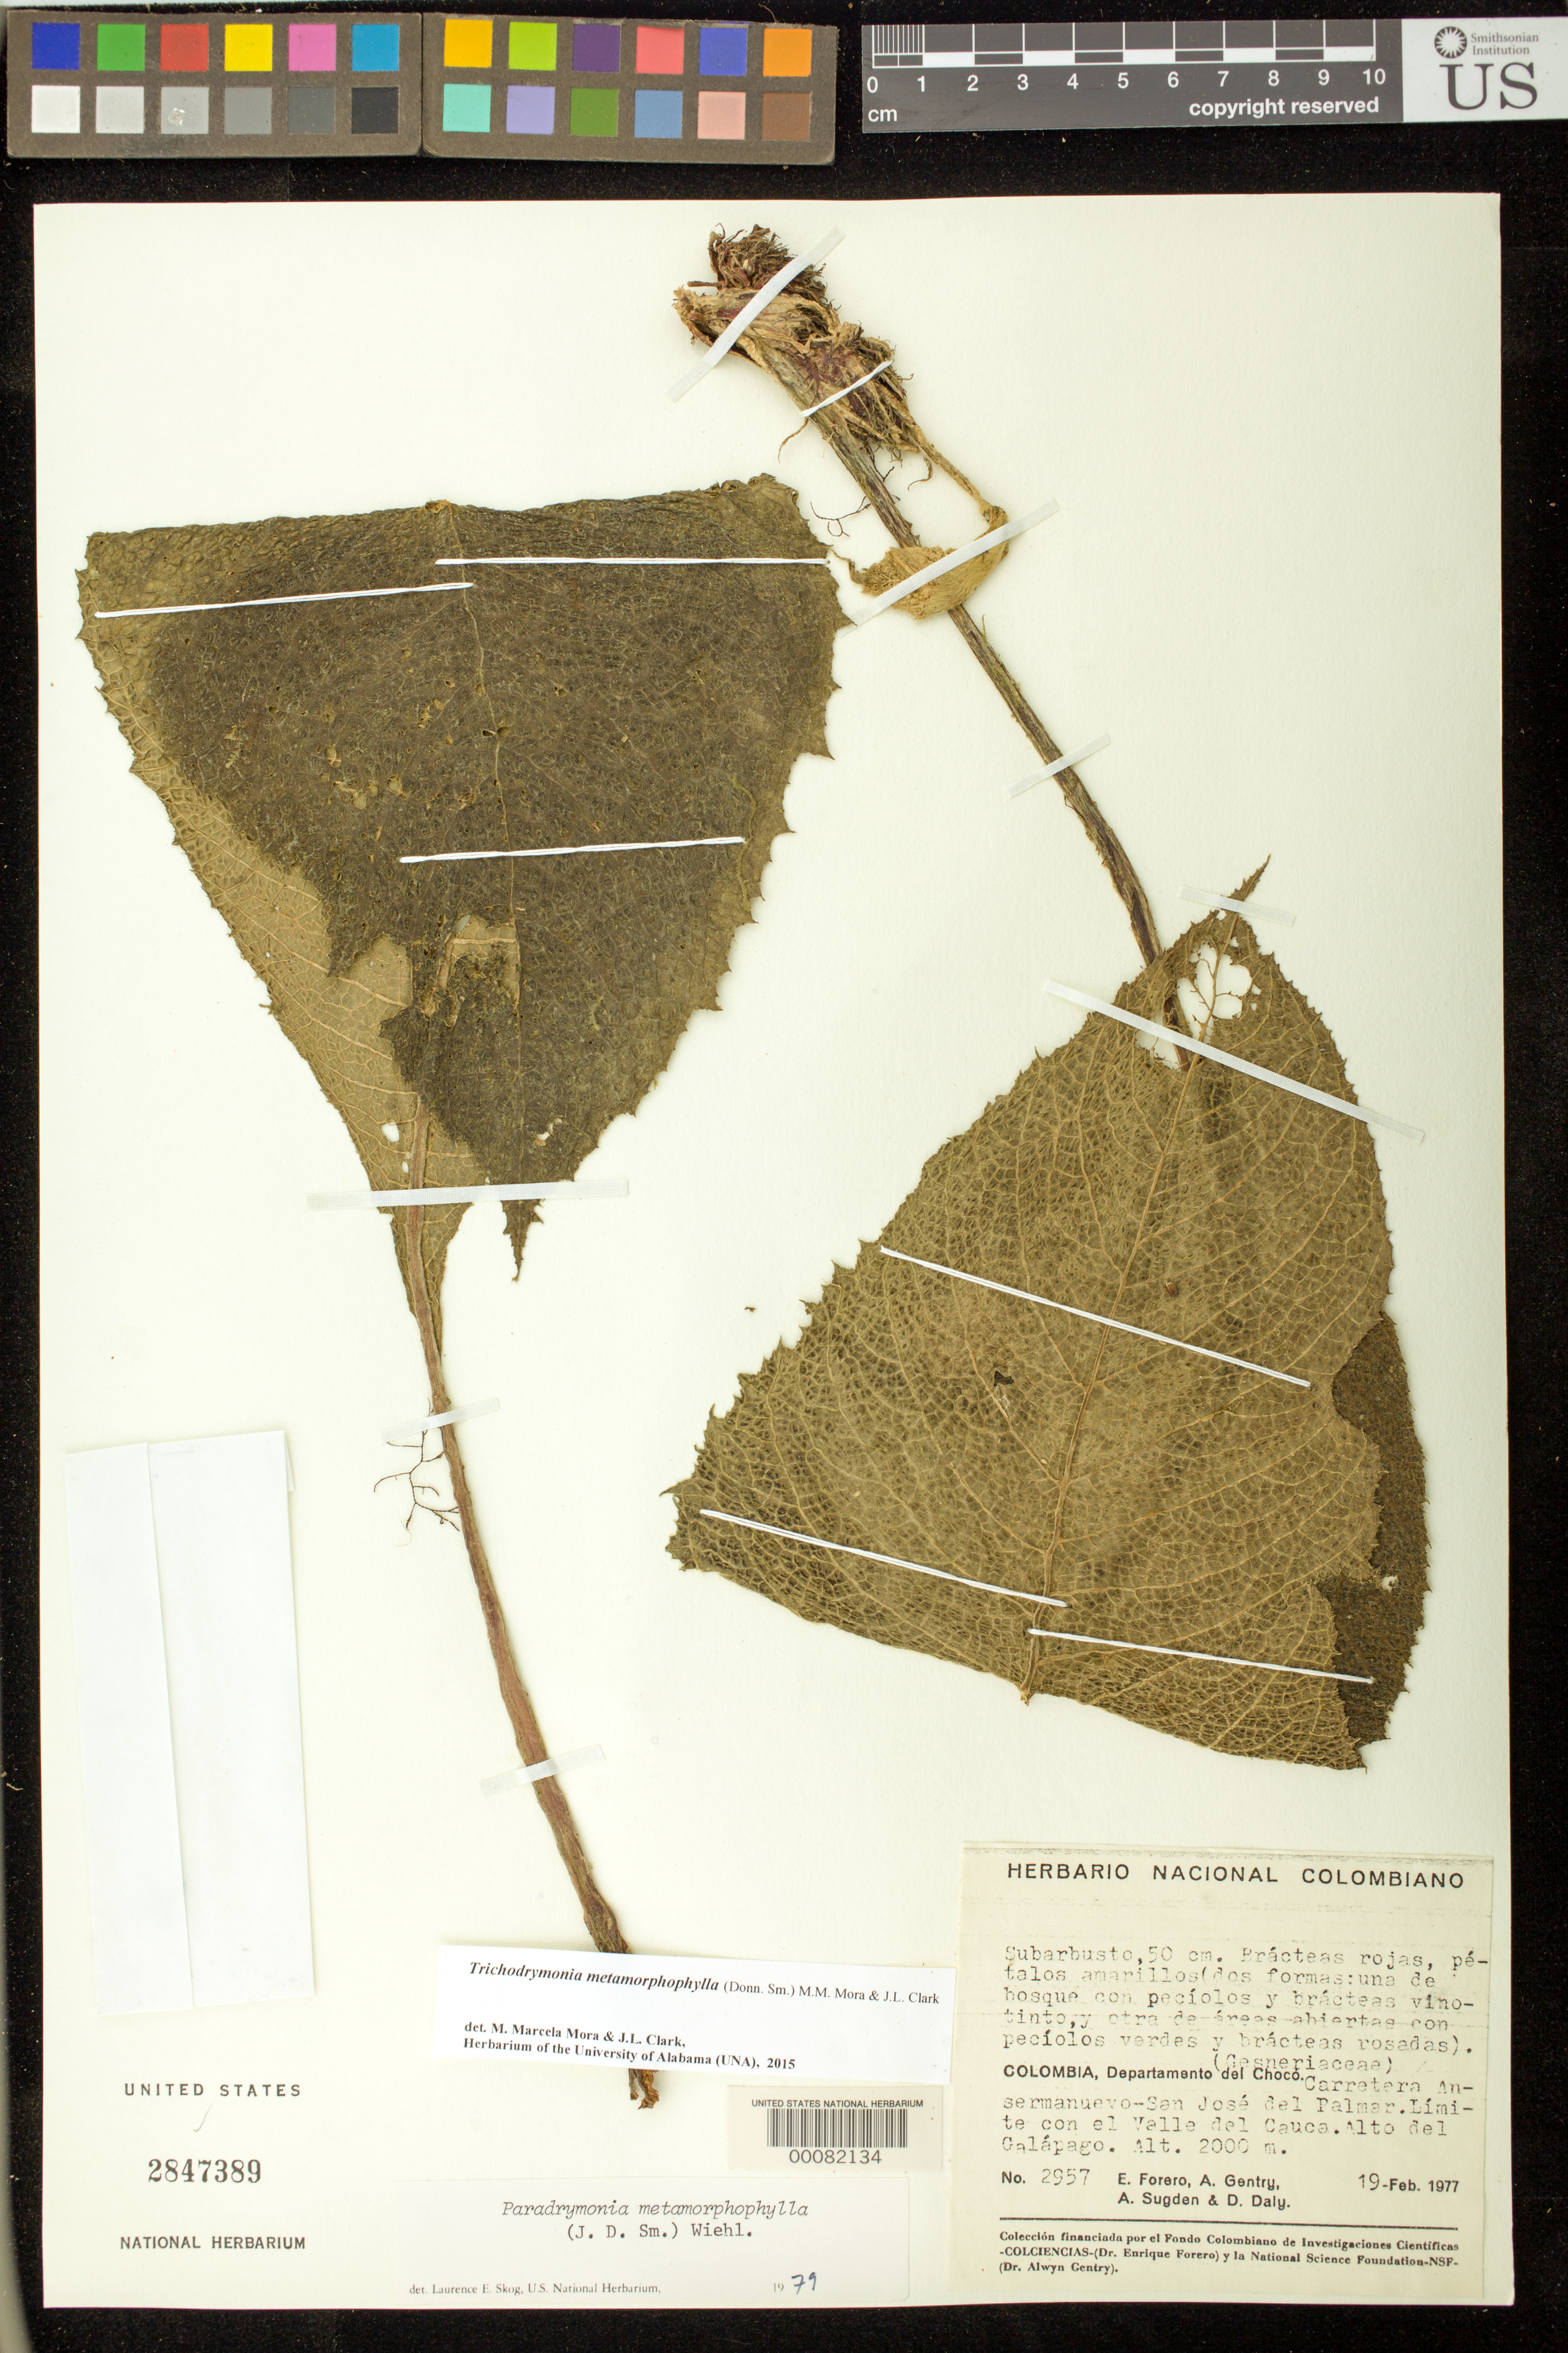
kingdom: Plantae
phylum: Tracheophyta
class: Magnoliopsida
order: Lamiales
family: Gesneriaceae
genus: Trichodrymonia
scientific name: Trichodrymonia metamorphophylla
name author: (Donn. Sm.) M.M. Mora & J.L. Clark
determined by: Mora, M. M.; Clark, J. L.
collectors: E. Forero, A. H. Gentry, A. Sugden & D. C. Daly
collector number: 2957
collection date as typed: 19 Feb 1977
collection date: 1977-02-19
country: Colombia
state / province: Chocó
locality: Ansermanuevo-San Jose del Palmar highway, boundary of Valle del Cauca, Alto del Galapago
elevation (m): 2000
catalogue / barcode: US 2847389